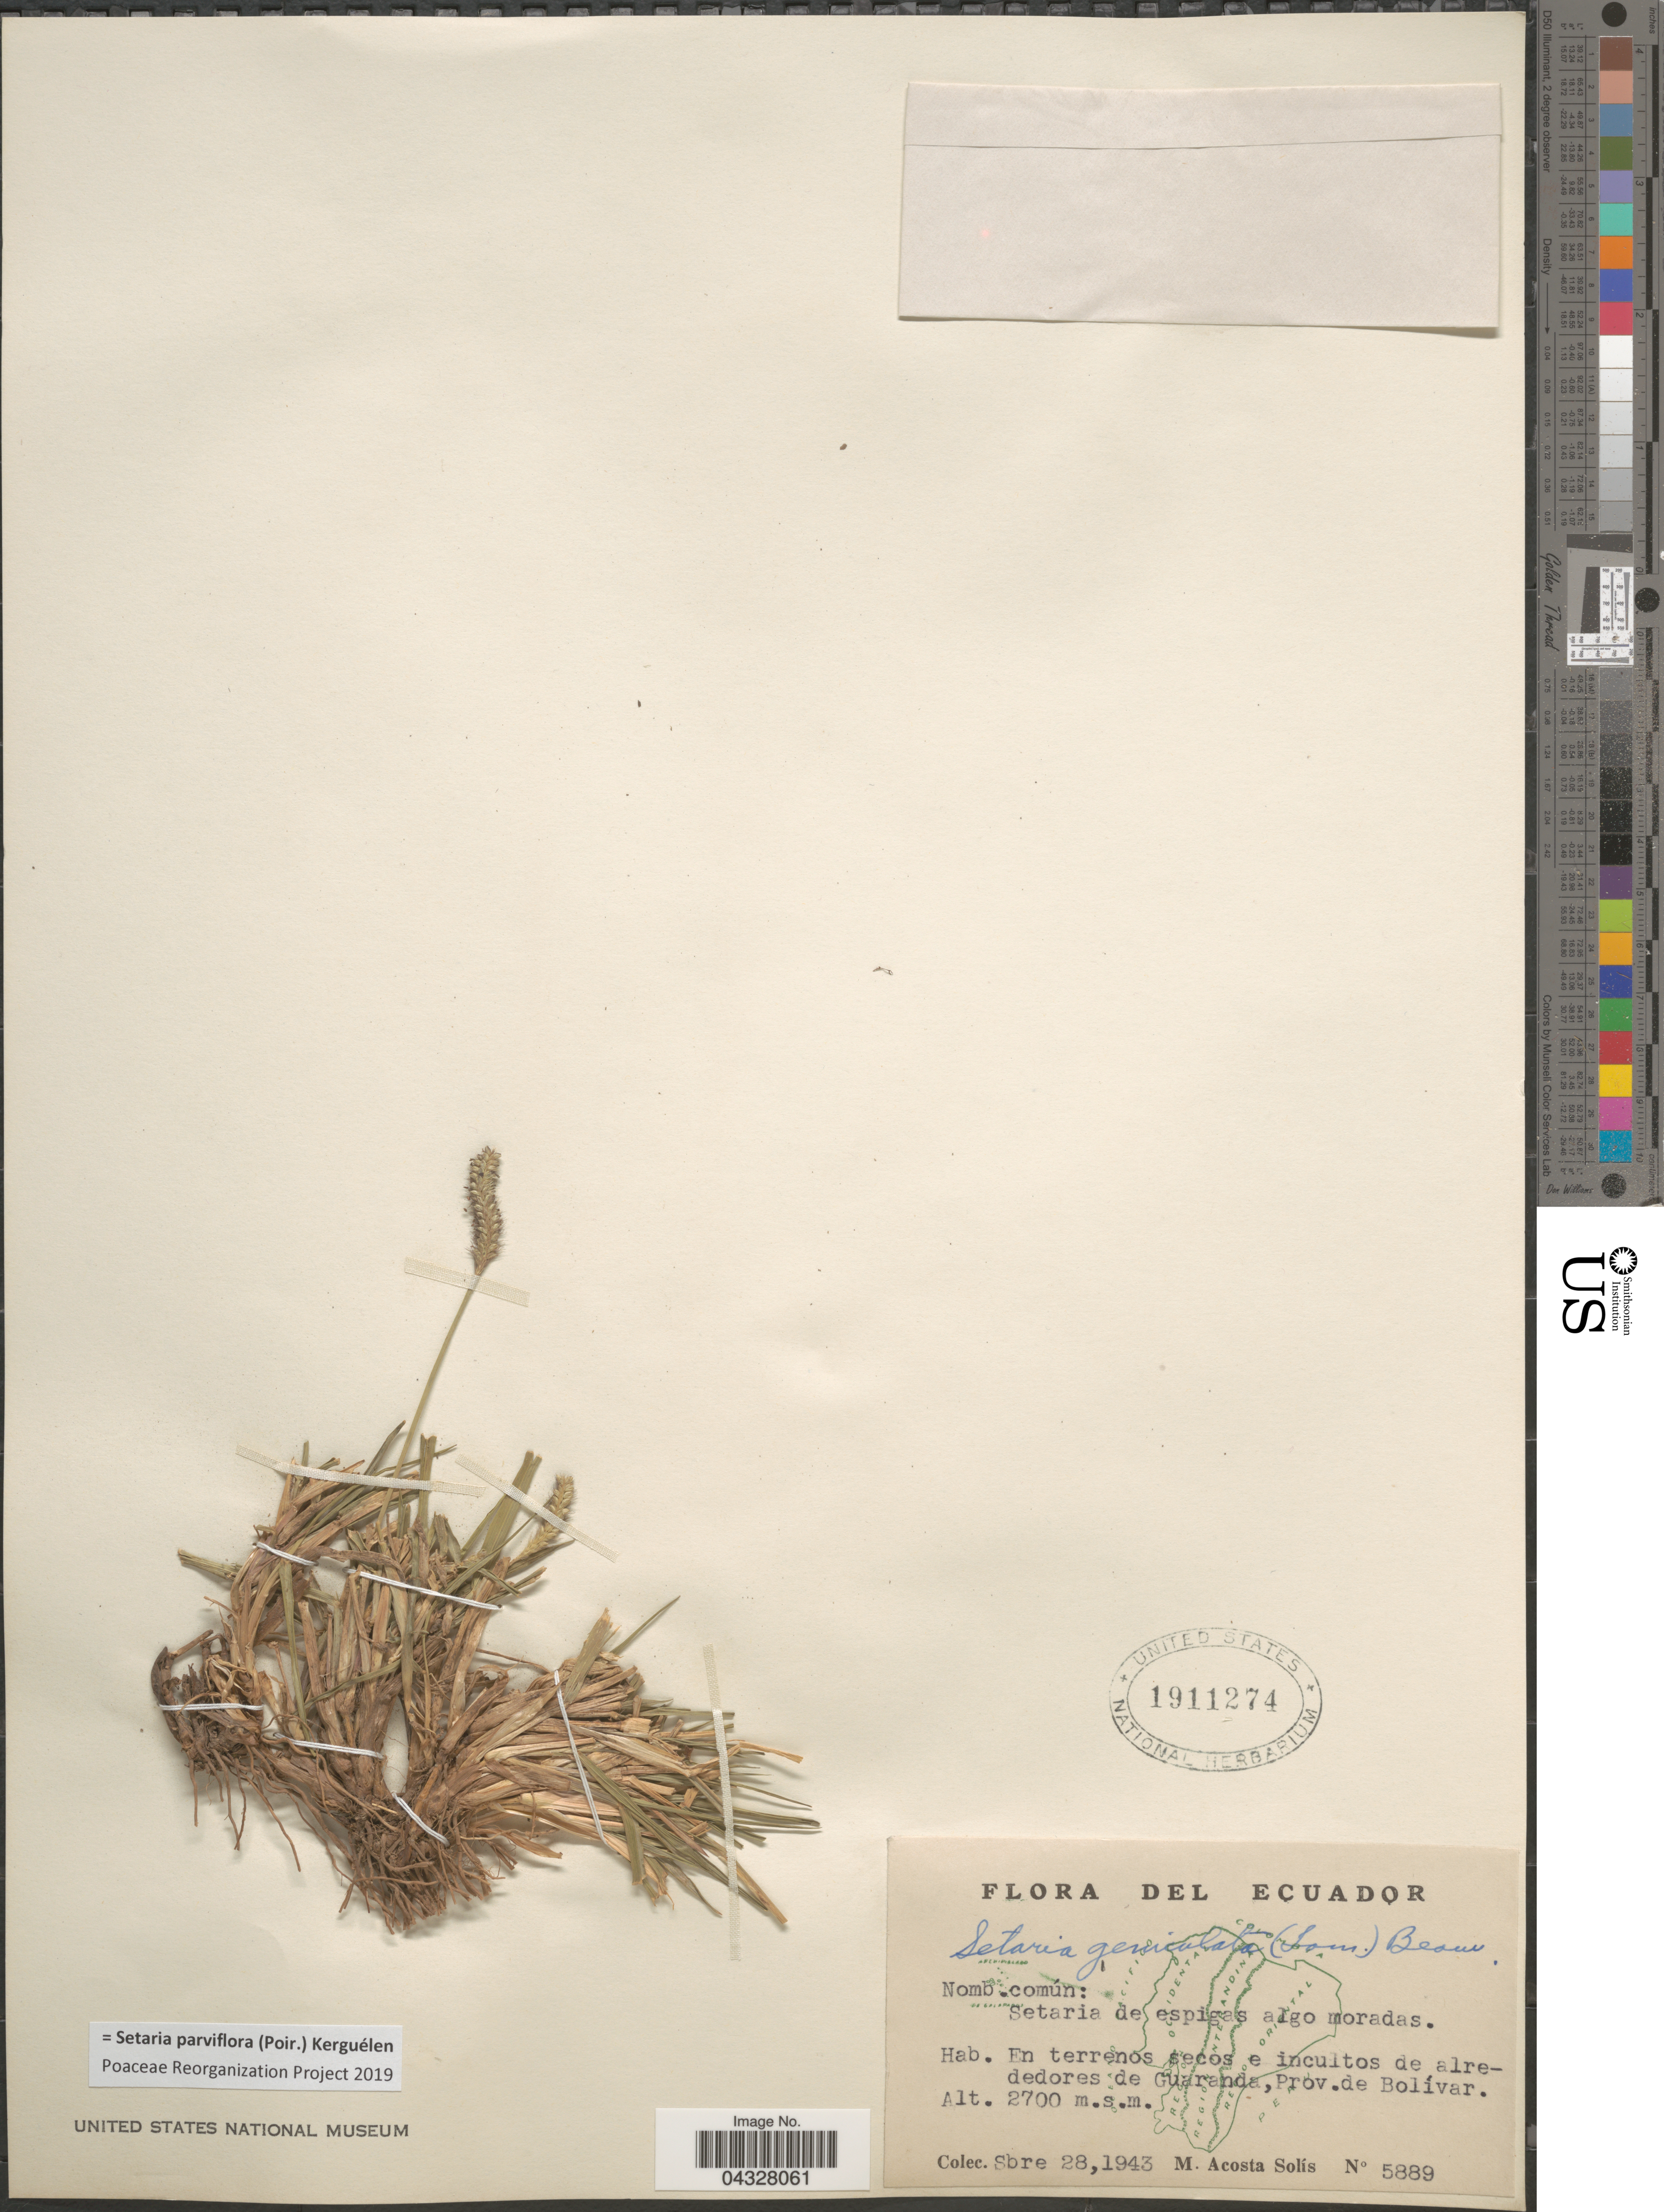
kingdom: Plantae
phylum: Tracheophyta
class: Liliopsida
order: Poales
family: Poaceae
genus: Setaria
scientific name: Setaria parviflora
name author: (Poir.) Kerguélen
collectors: M. Acosta Solis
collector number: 5889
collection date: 1943-09-28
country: Ecuador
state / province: Bolívar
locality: En terrenos secos e incultos de alrededores de Guaranda.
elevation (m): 2700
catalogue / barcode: US 1911274